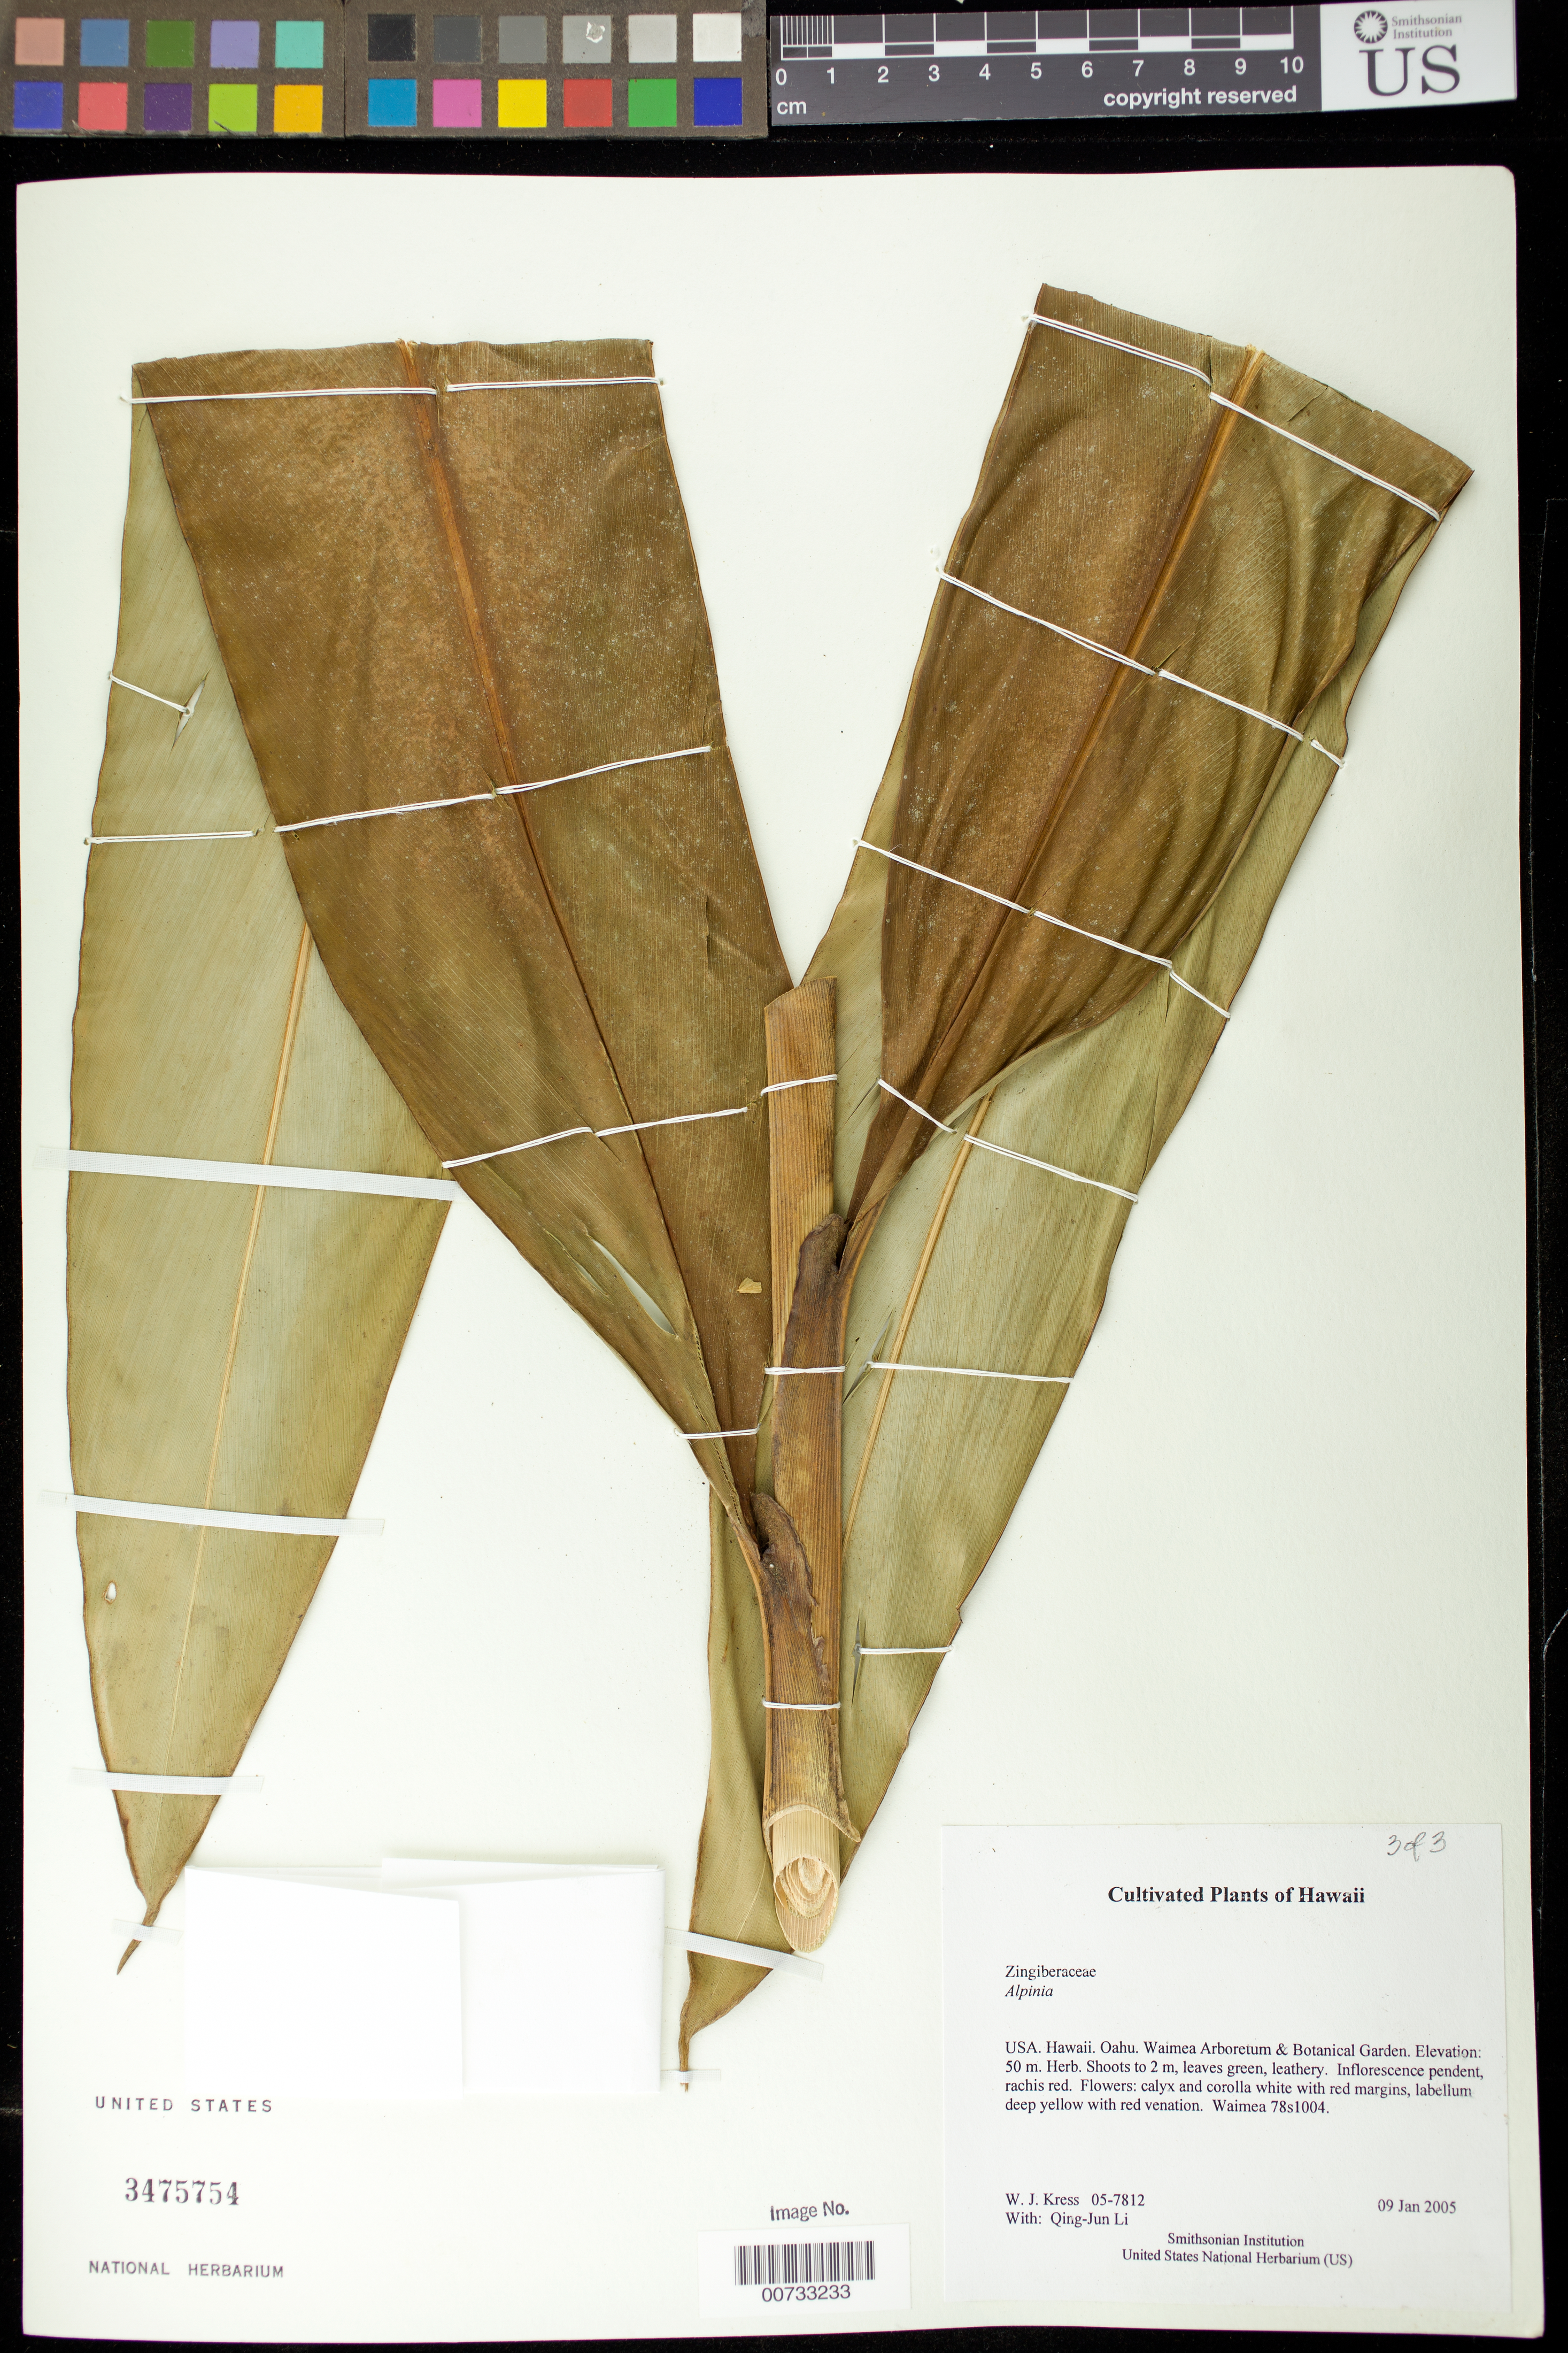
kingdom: Plantae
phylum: Tracheophyta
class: Liliopsida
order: Zingiberales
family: Zingiberaceae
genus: Alpinia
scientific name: Alpinia sp.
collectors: W. J. Kress & Q. J. Li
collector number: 05-7812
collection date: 2005-01-09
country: United States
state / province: Hawaii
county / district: Kauai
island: Oahu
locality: Waimea Arboretum and Botanical Garden, Haleiwa.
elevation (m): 50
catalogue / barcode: US 3475754